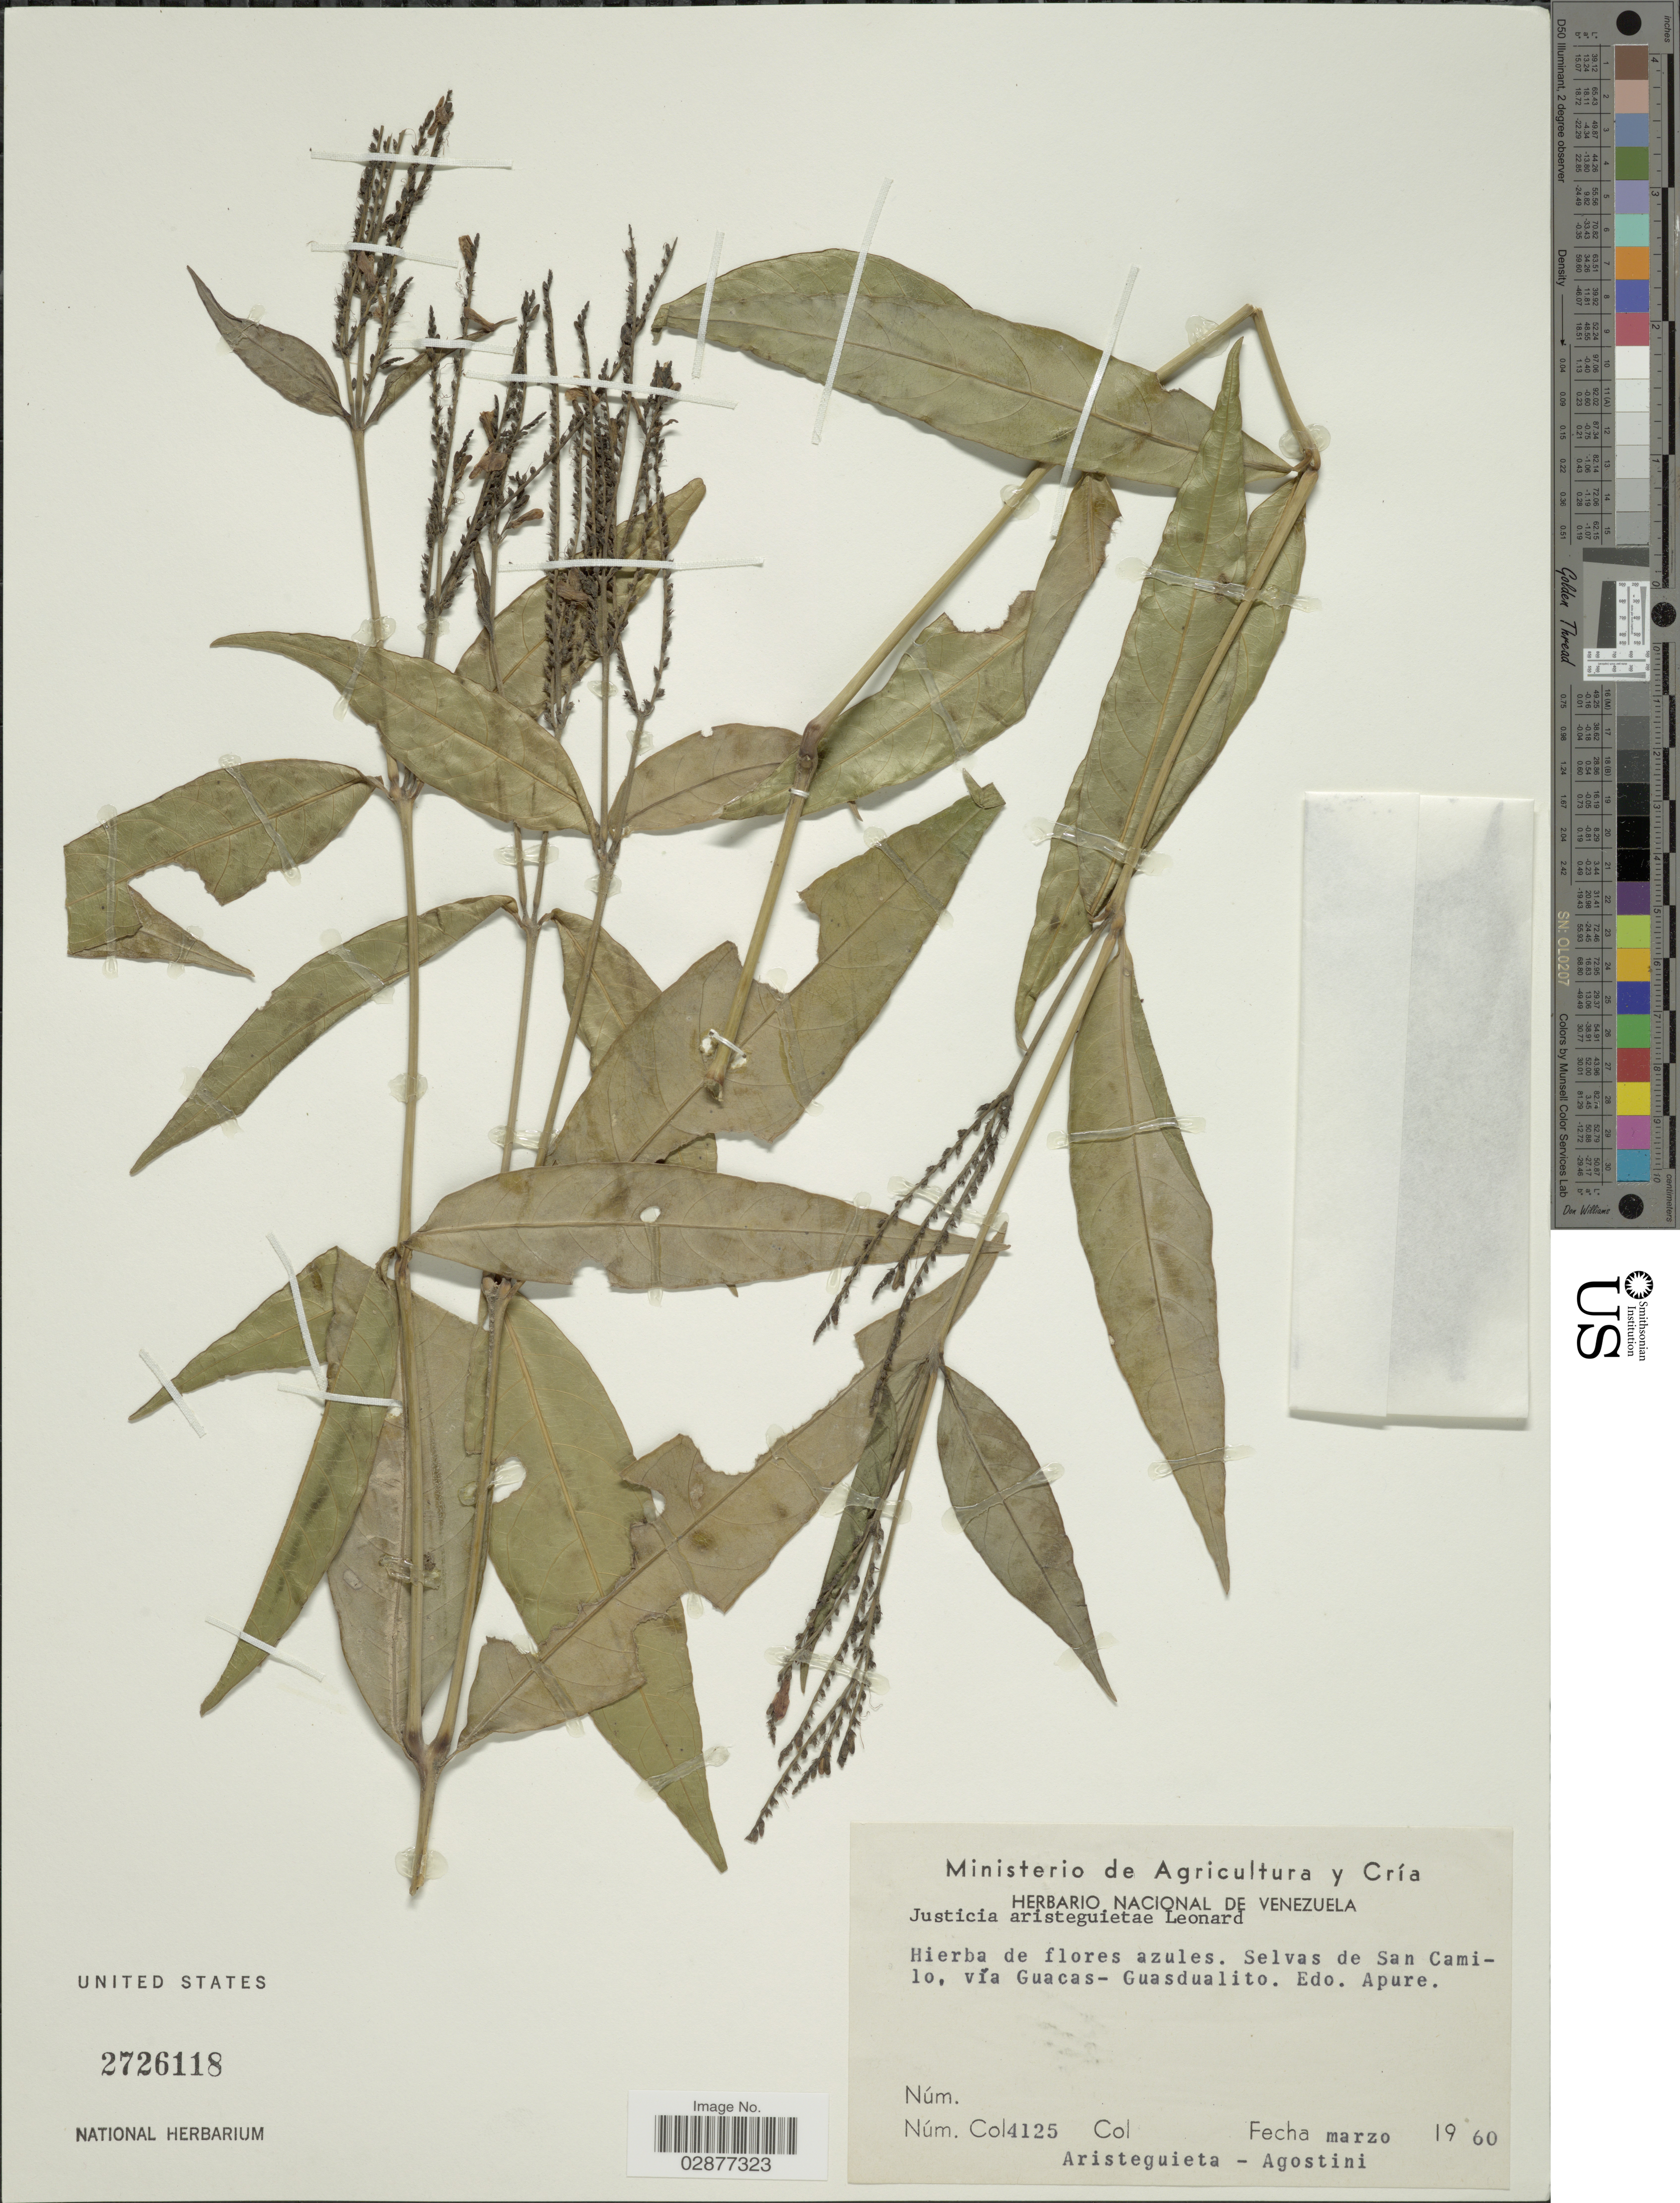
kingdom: Plantae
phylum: Tracheophyta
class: Magnoliopsida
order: Lamiales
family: Acanthaceae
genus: Justicia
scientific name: Justicia aristeguietae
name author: Leonard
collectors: -. Aristeguieta & Agostini, --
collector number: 4125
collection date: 1960-03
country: Venezuela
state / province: Apure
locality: Selvas de San Camilo, vía Guacas- Guasdualito.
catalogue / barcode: US 2726118